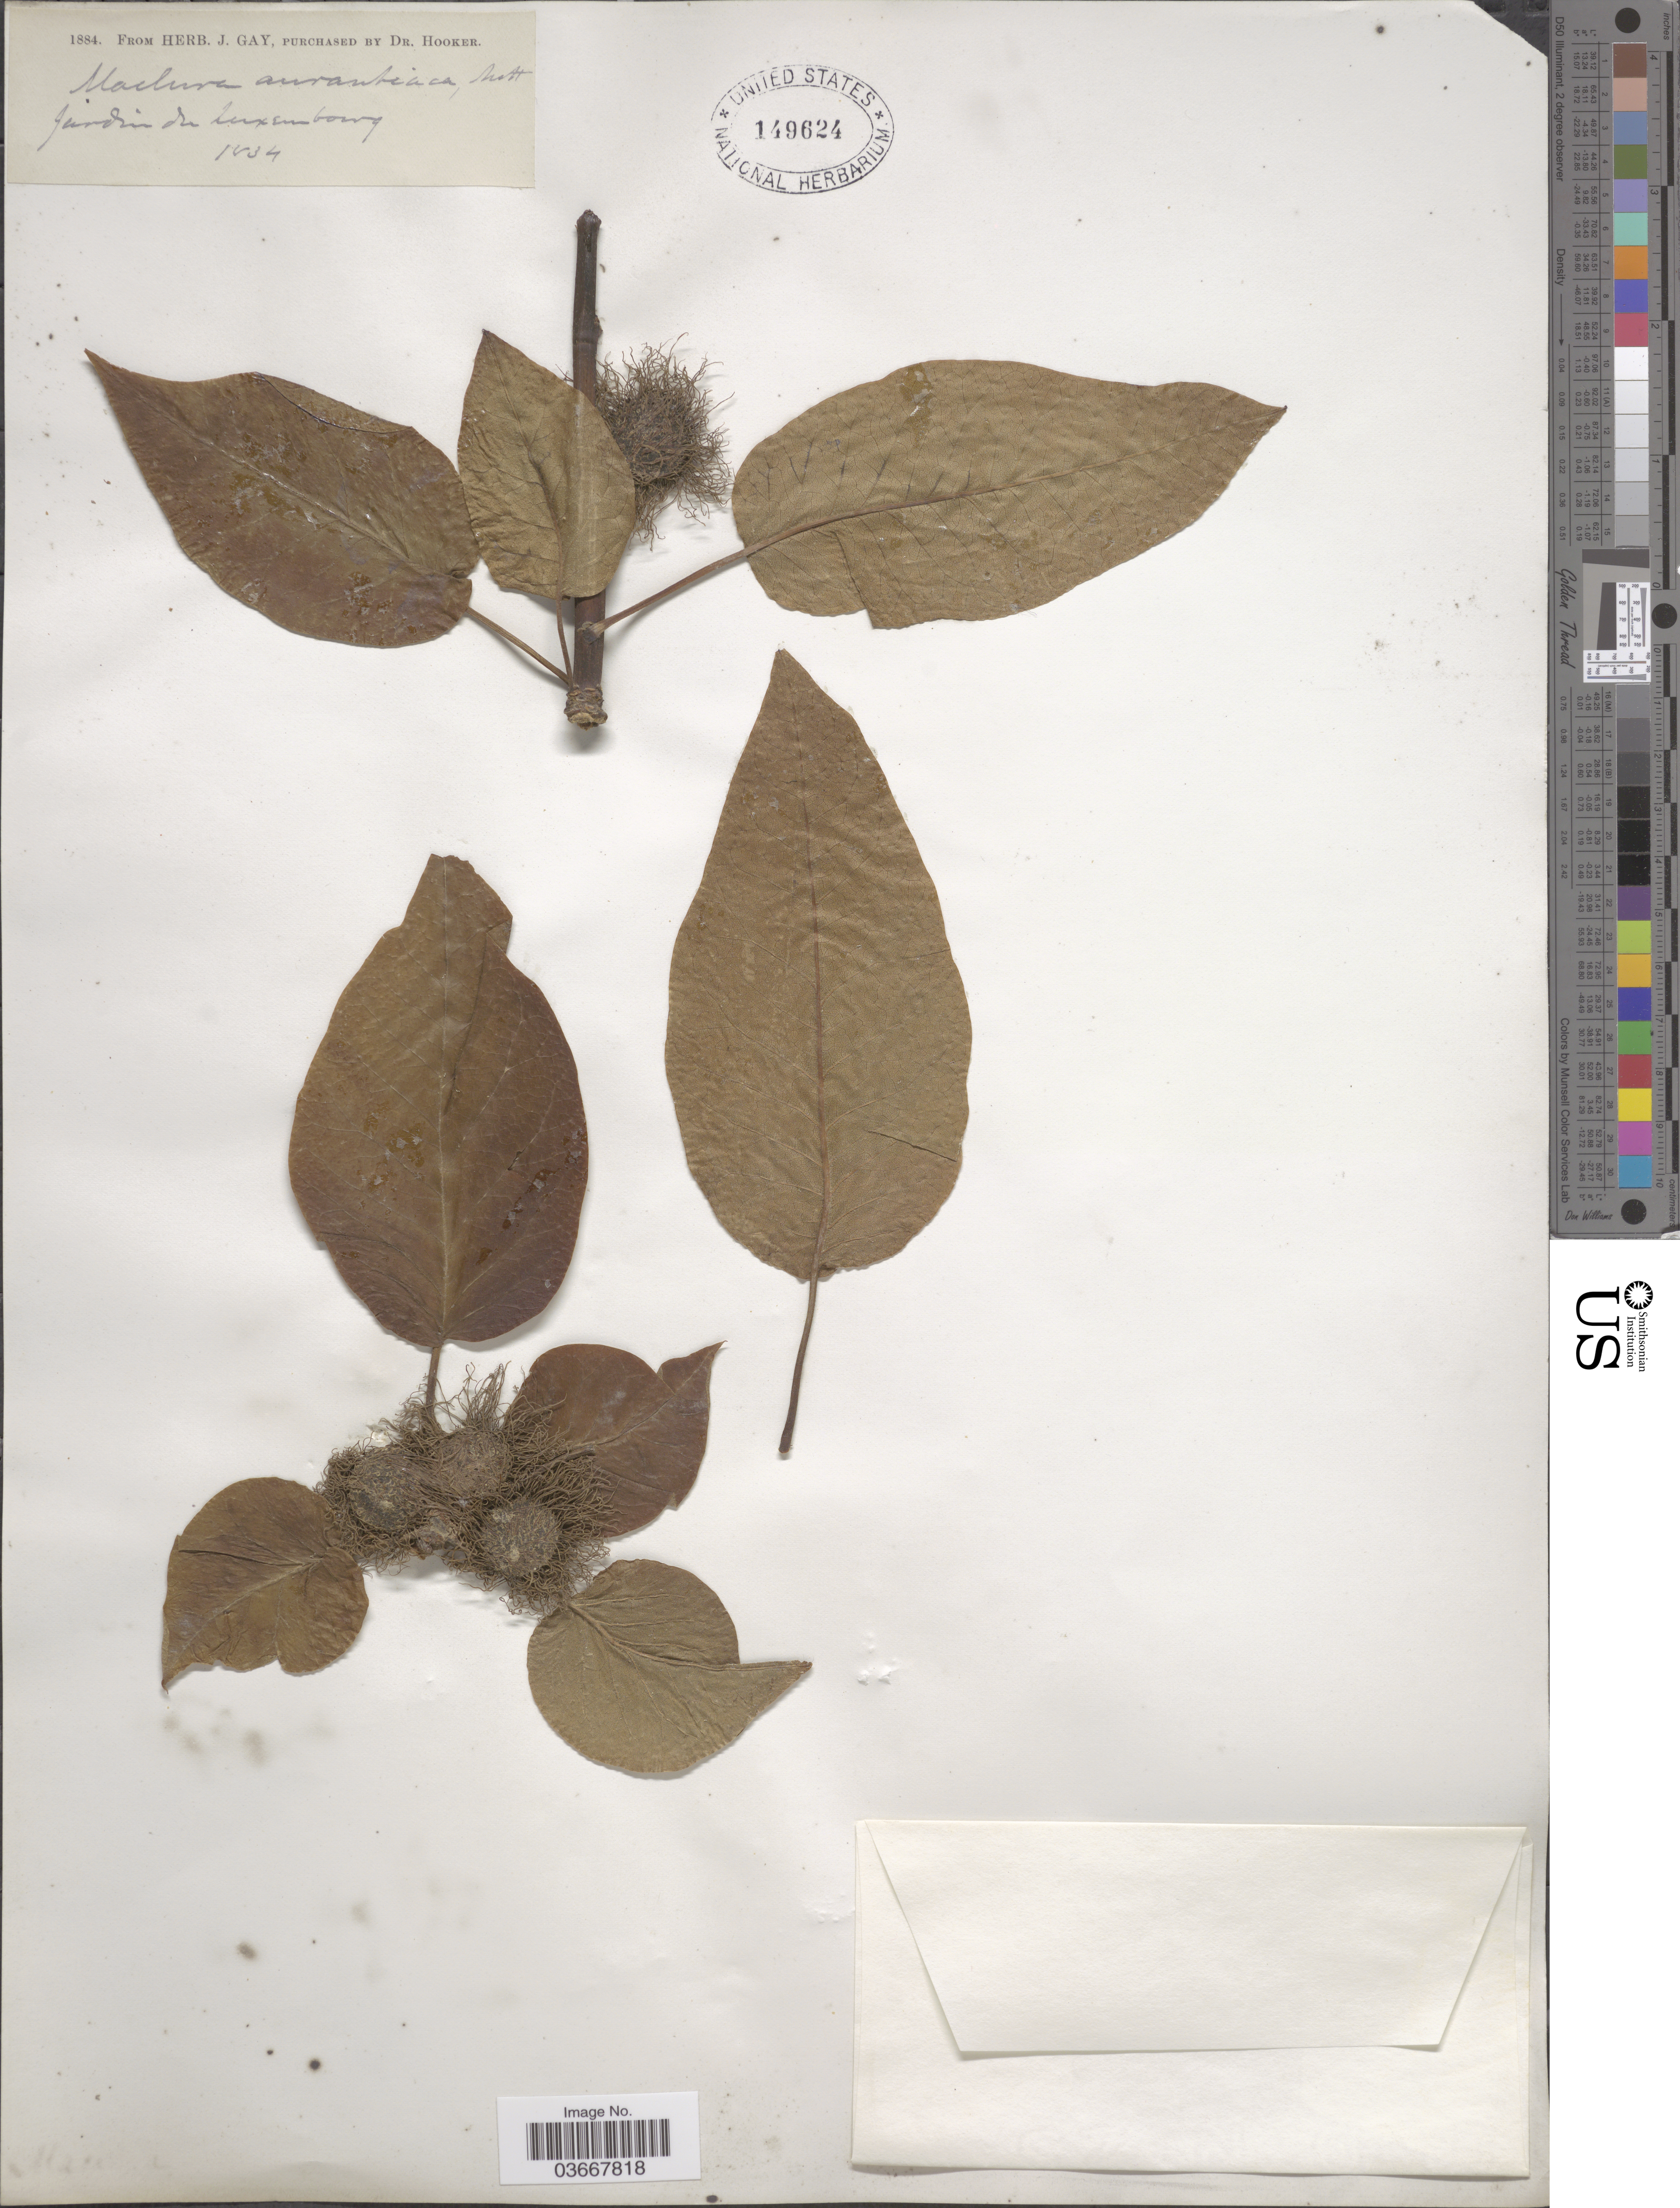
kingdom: Plantae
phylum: Tracheophyta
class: Magnoliopsida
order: Rosales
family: Moraceae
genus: Maclura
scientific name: Maclura pomifera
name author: (Raf.) C.K. Schneid.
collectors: ex herb. J. Gay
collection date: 1834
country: Luxembourg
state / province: Luxembourg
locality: Jardin de Luxembourg.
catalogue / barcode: US 149624